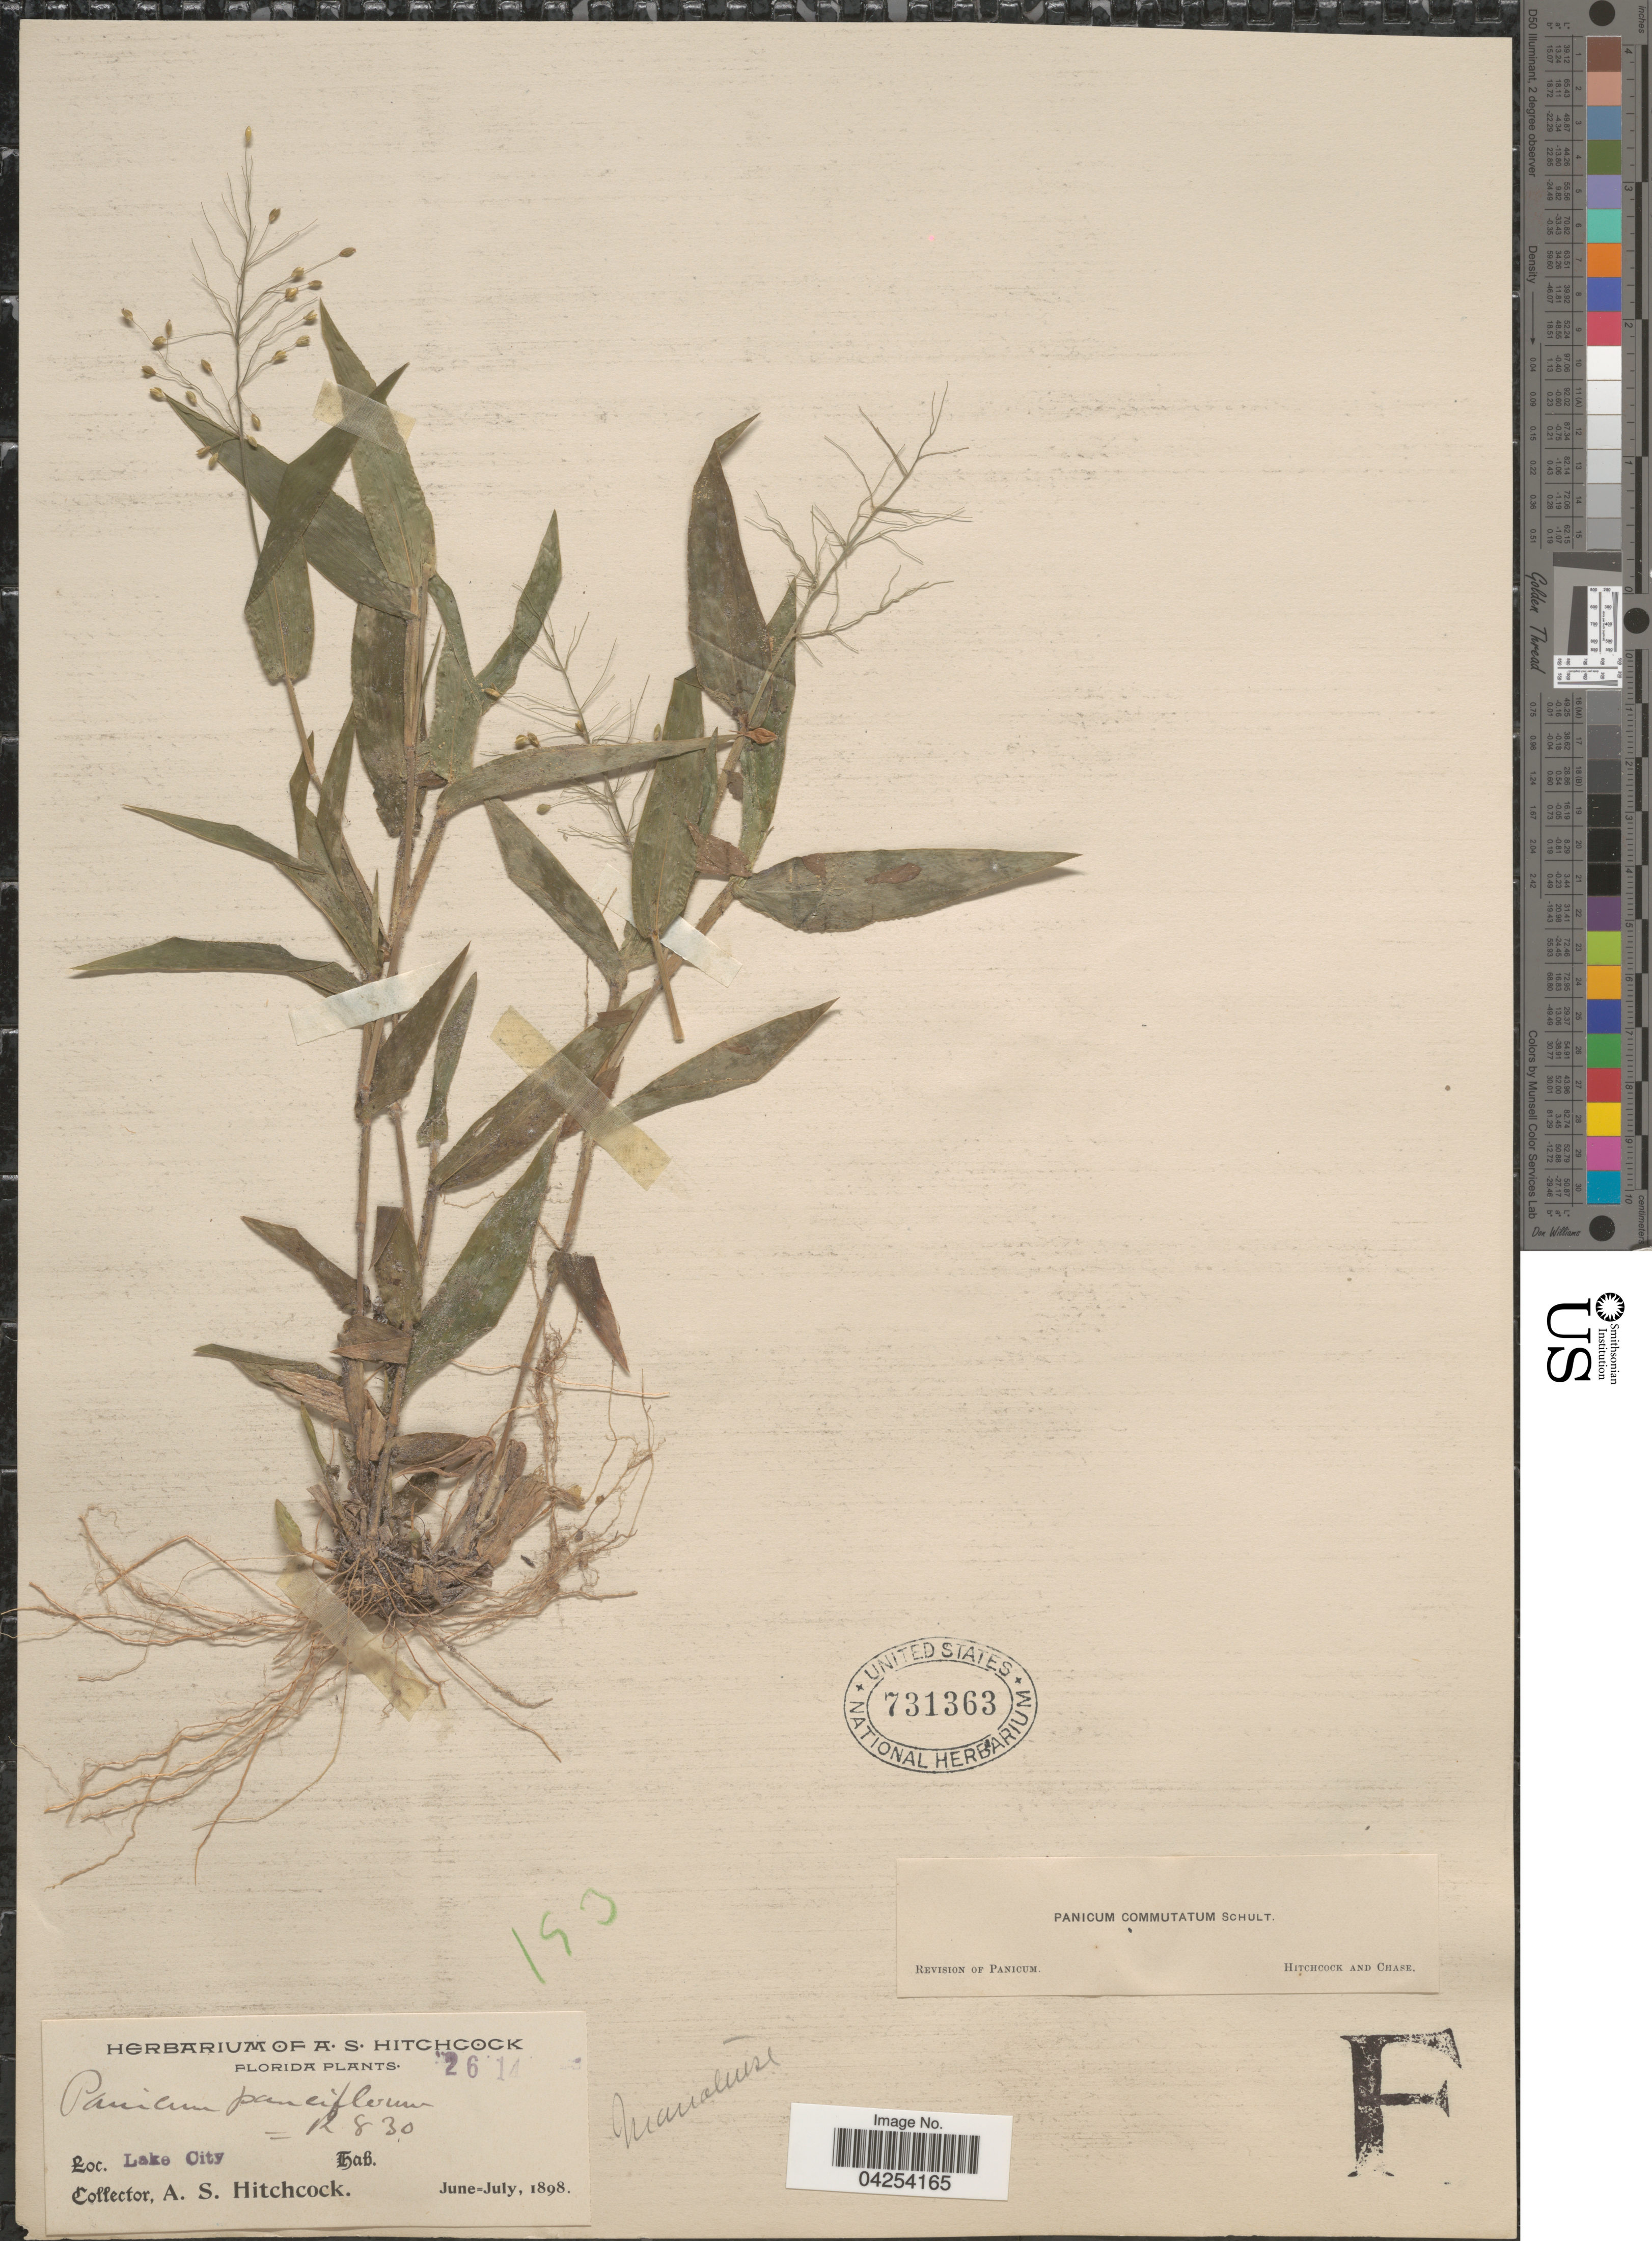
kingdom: Plantae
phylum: Tracheophyta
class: Liliopsida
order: Poales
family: Poaceae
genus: Dichanthelium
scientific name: Dichanthelium commutatum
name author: (Schult.) Gould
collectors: A. S. Hitchcock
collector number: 2614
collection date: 1898-06/1898-07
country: United States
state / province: Florida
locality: Lake City.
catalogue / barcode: US 731363